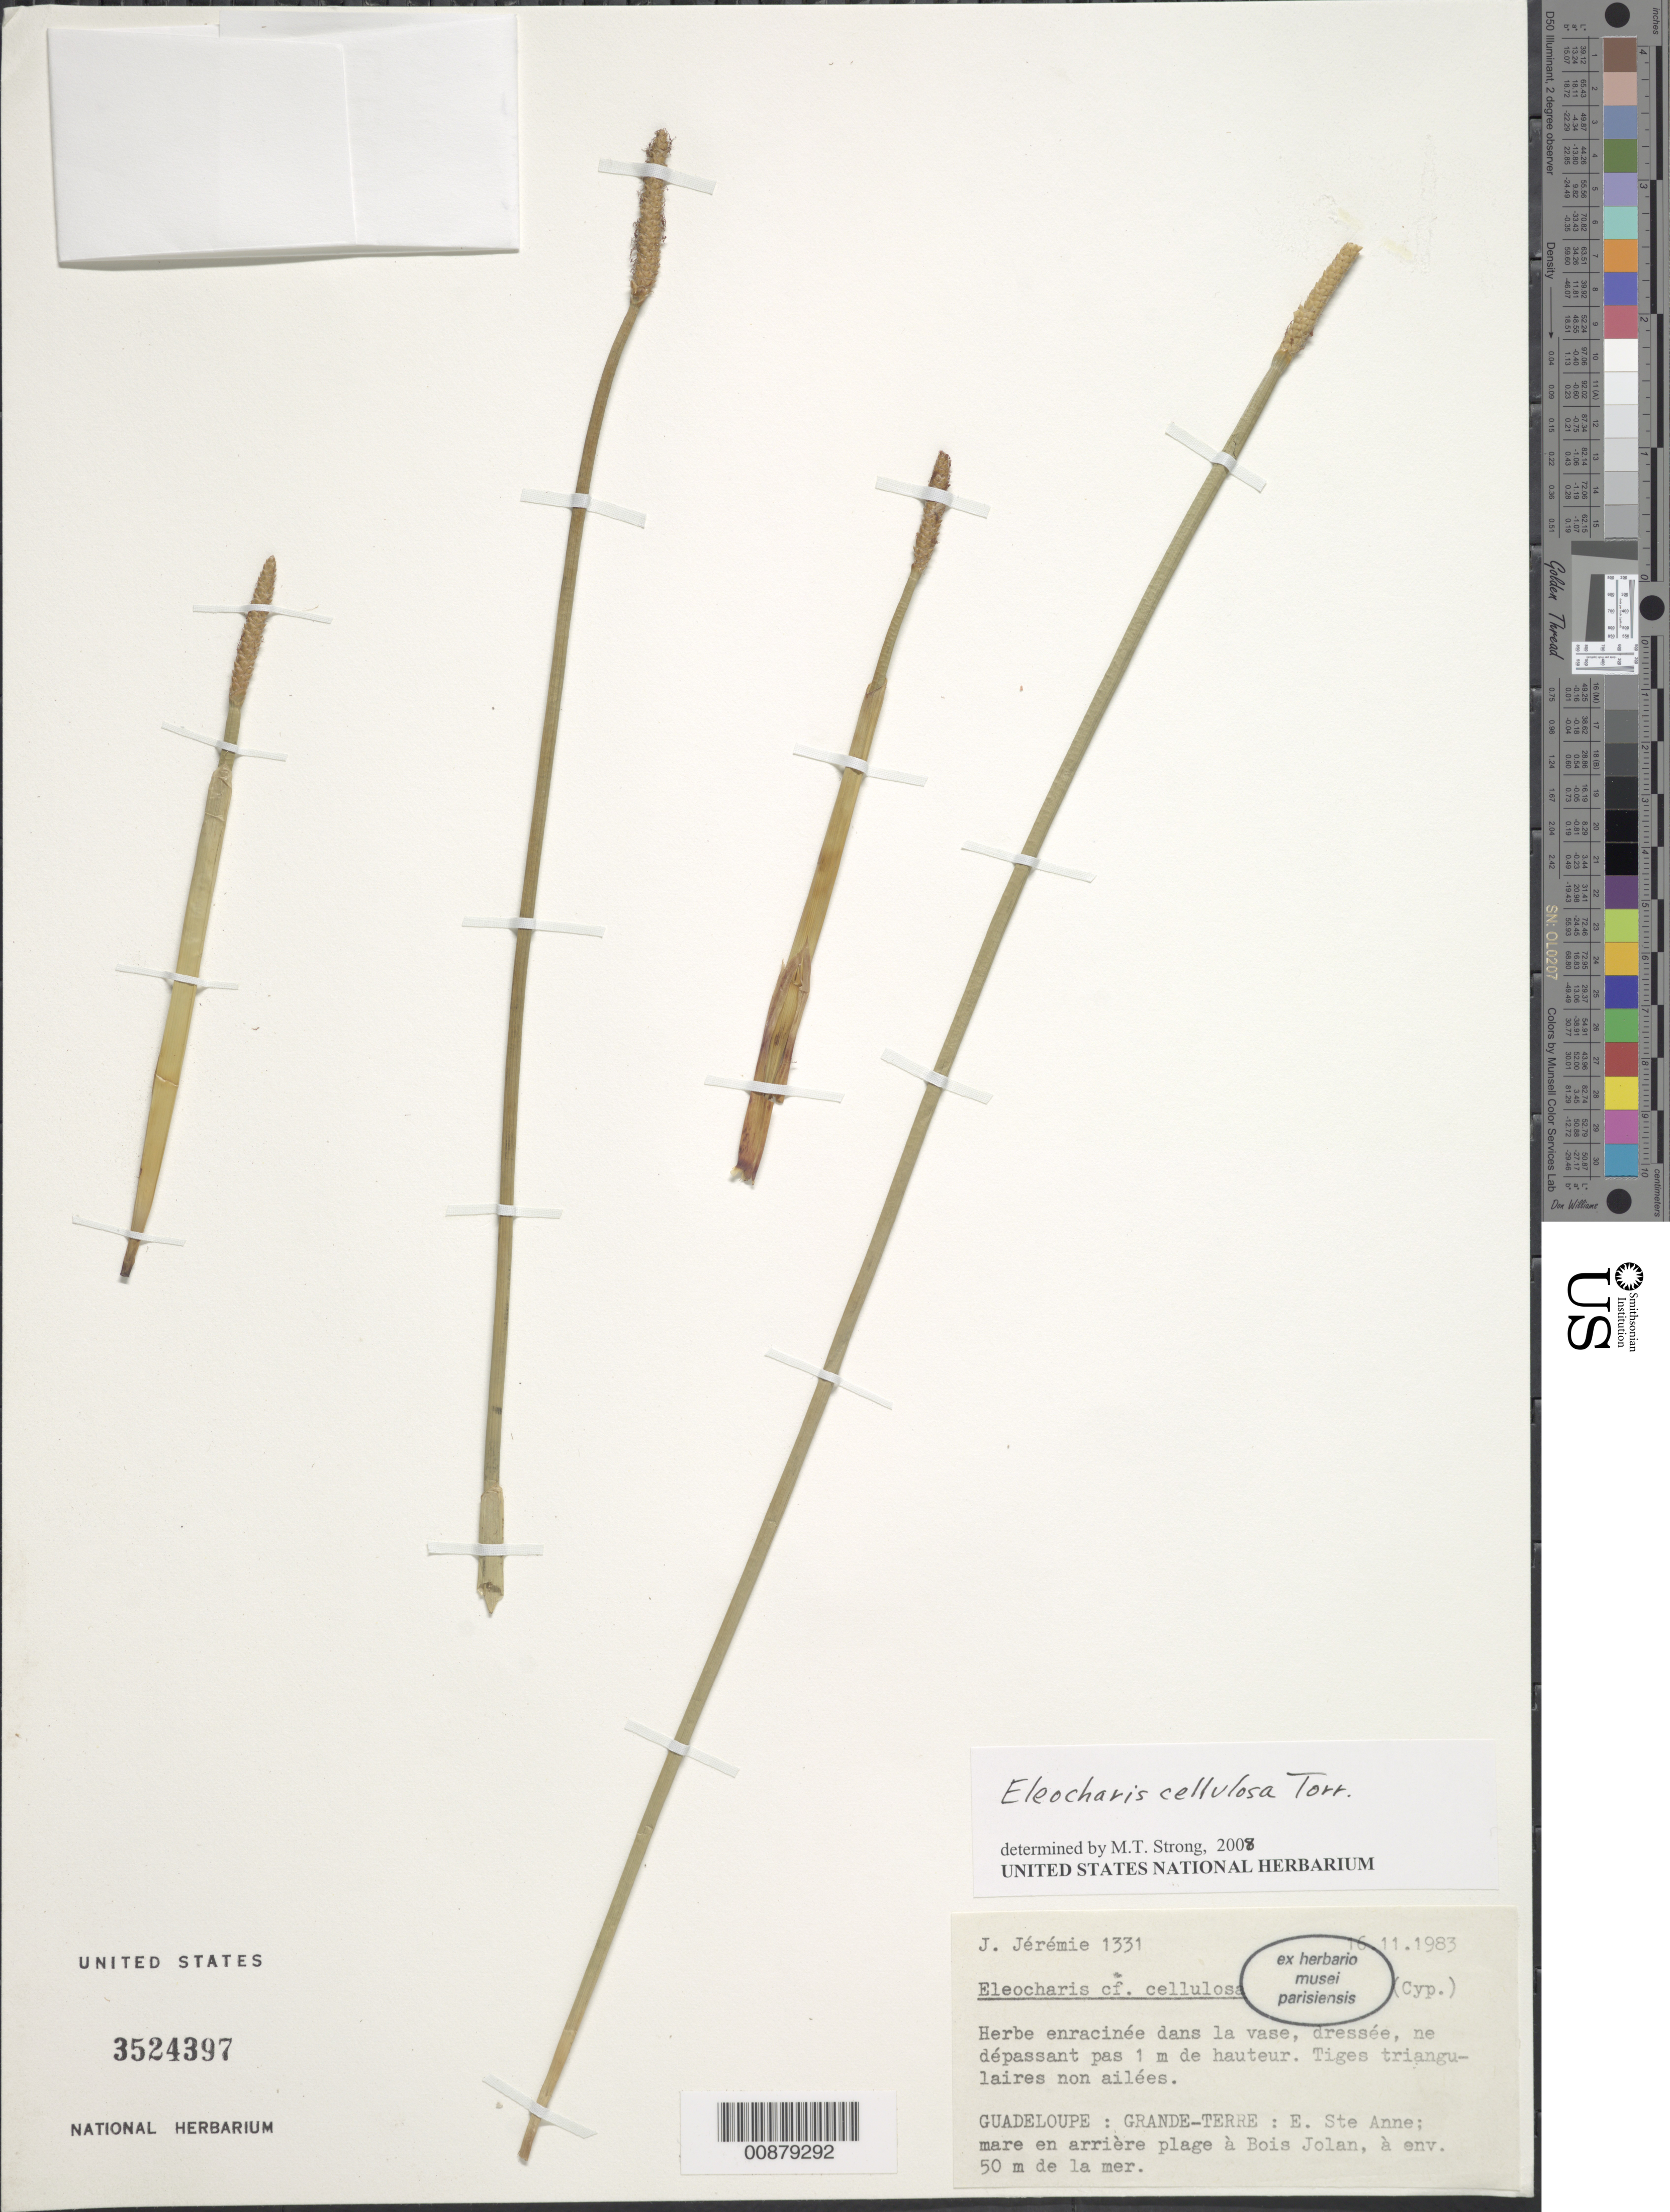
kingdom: Plantae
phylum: Tracheophyta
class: Liliopsida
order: Poales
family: Cyperaceae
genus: Eleocharis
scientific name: Eleocharis cellulosa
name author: Torr.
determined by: Strong, M. T., (US), Smithsonian Institution - National Museum of Natural History (UNITED STATES)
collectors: J. Jérémie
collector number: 1331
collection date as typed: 20 Jul 1983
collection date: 1983-07-20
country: Guadeloupe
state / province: Grande-Terre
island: Basse Terre [Guadeloupe]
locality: E. Ste Anne, mare en arrière plage à Bois Jolan, à env. 50 m de la mer.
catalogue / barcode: US 3524397